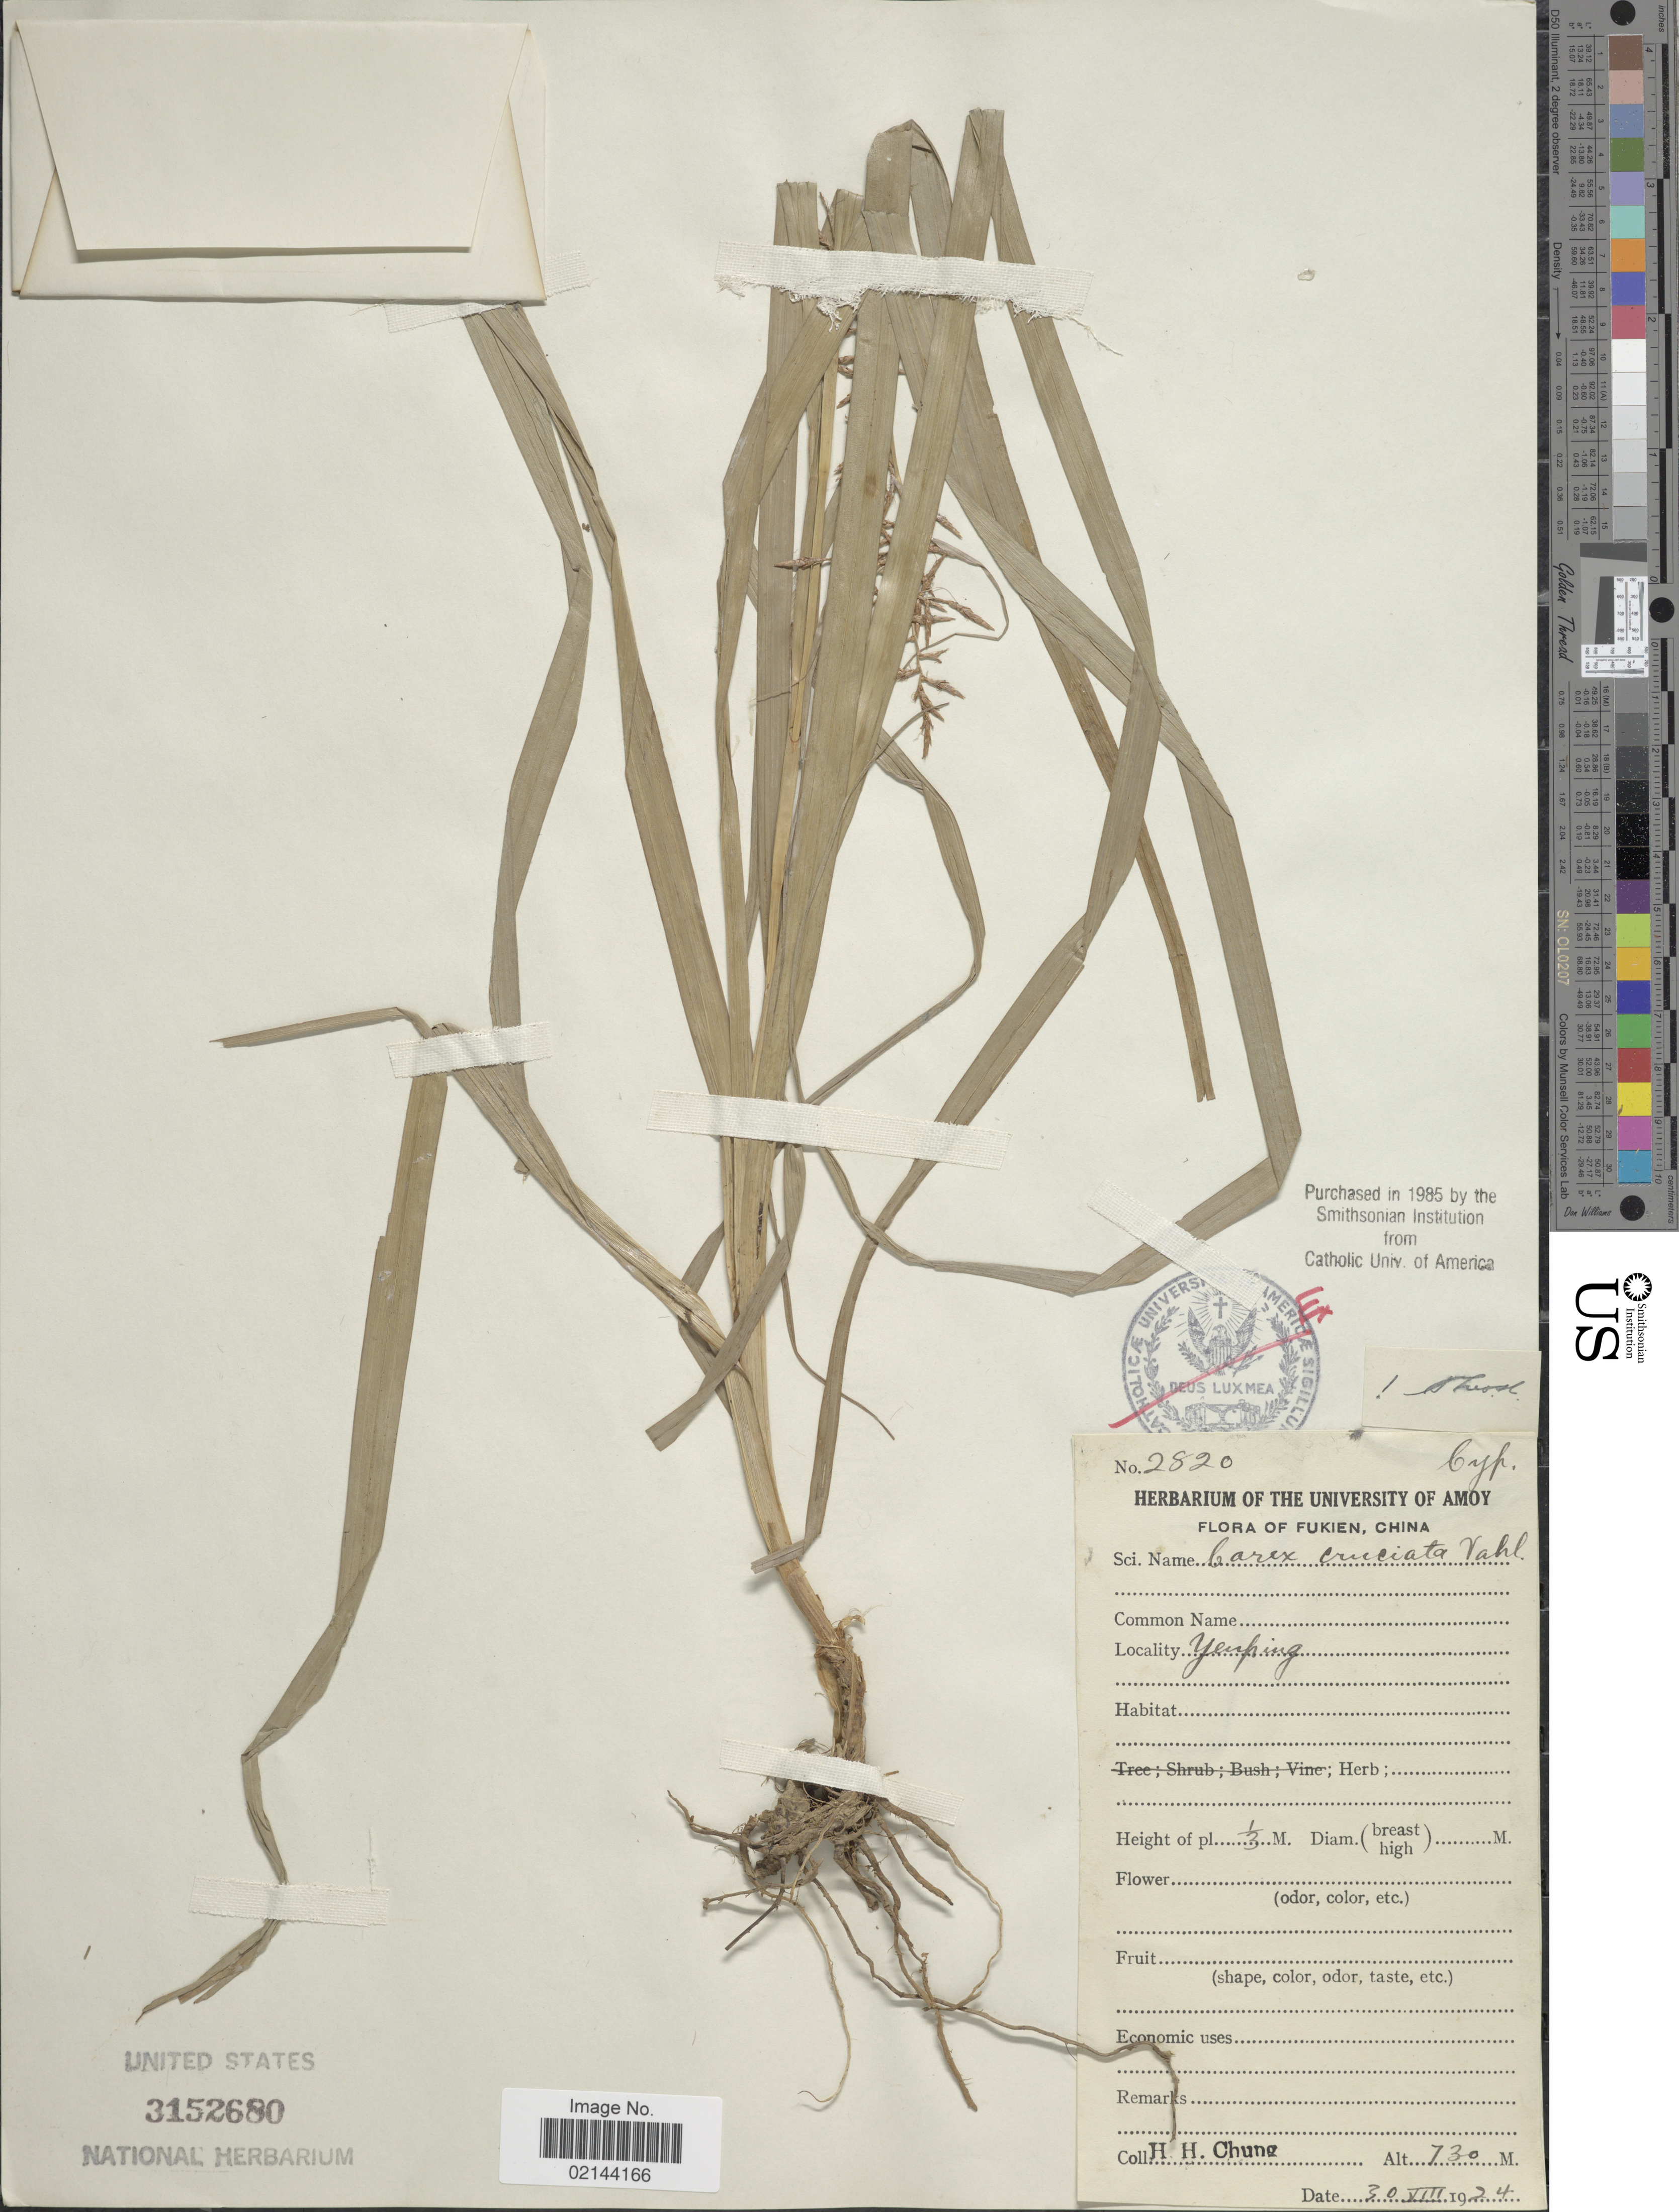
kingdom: Plantae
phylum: Tracheophyta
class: Liliopsida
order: Poales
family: Cyperaceae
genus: Carex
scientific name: Carex cruciata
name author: Wahlenb.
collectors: H. Chung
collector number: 2820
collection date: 1924-12-30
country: China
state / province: Fujian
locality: Fukien, China, Yenping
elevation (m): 730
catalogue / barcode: US 3152680